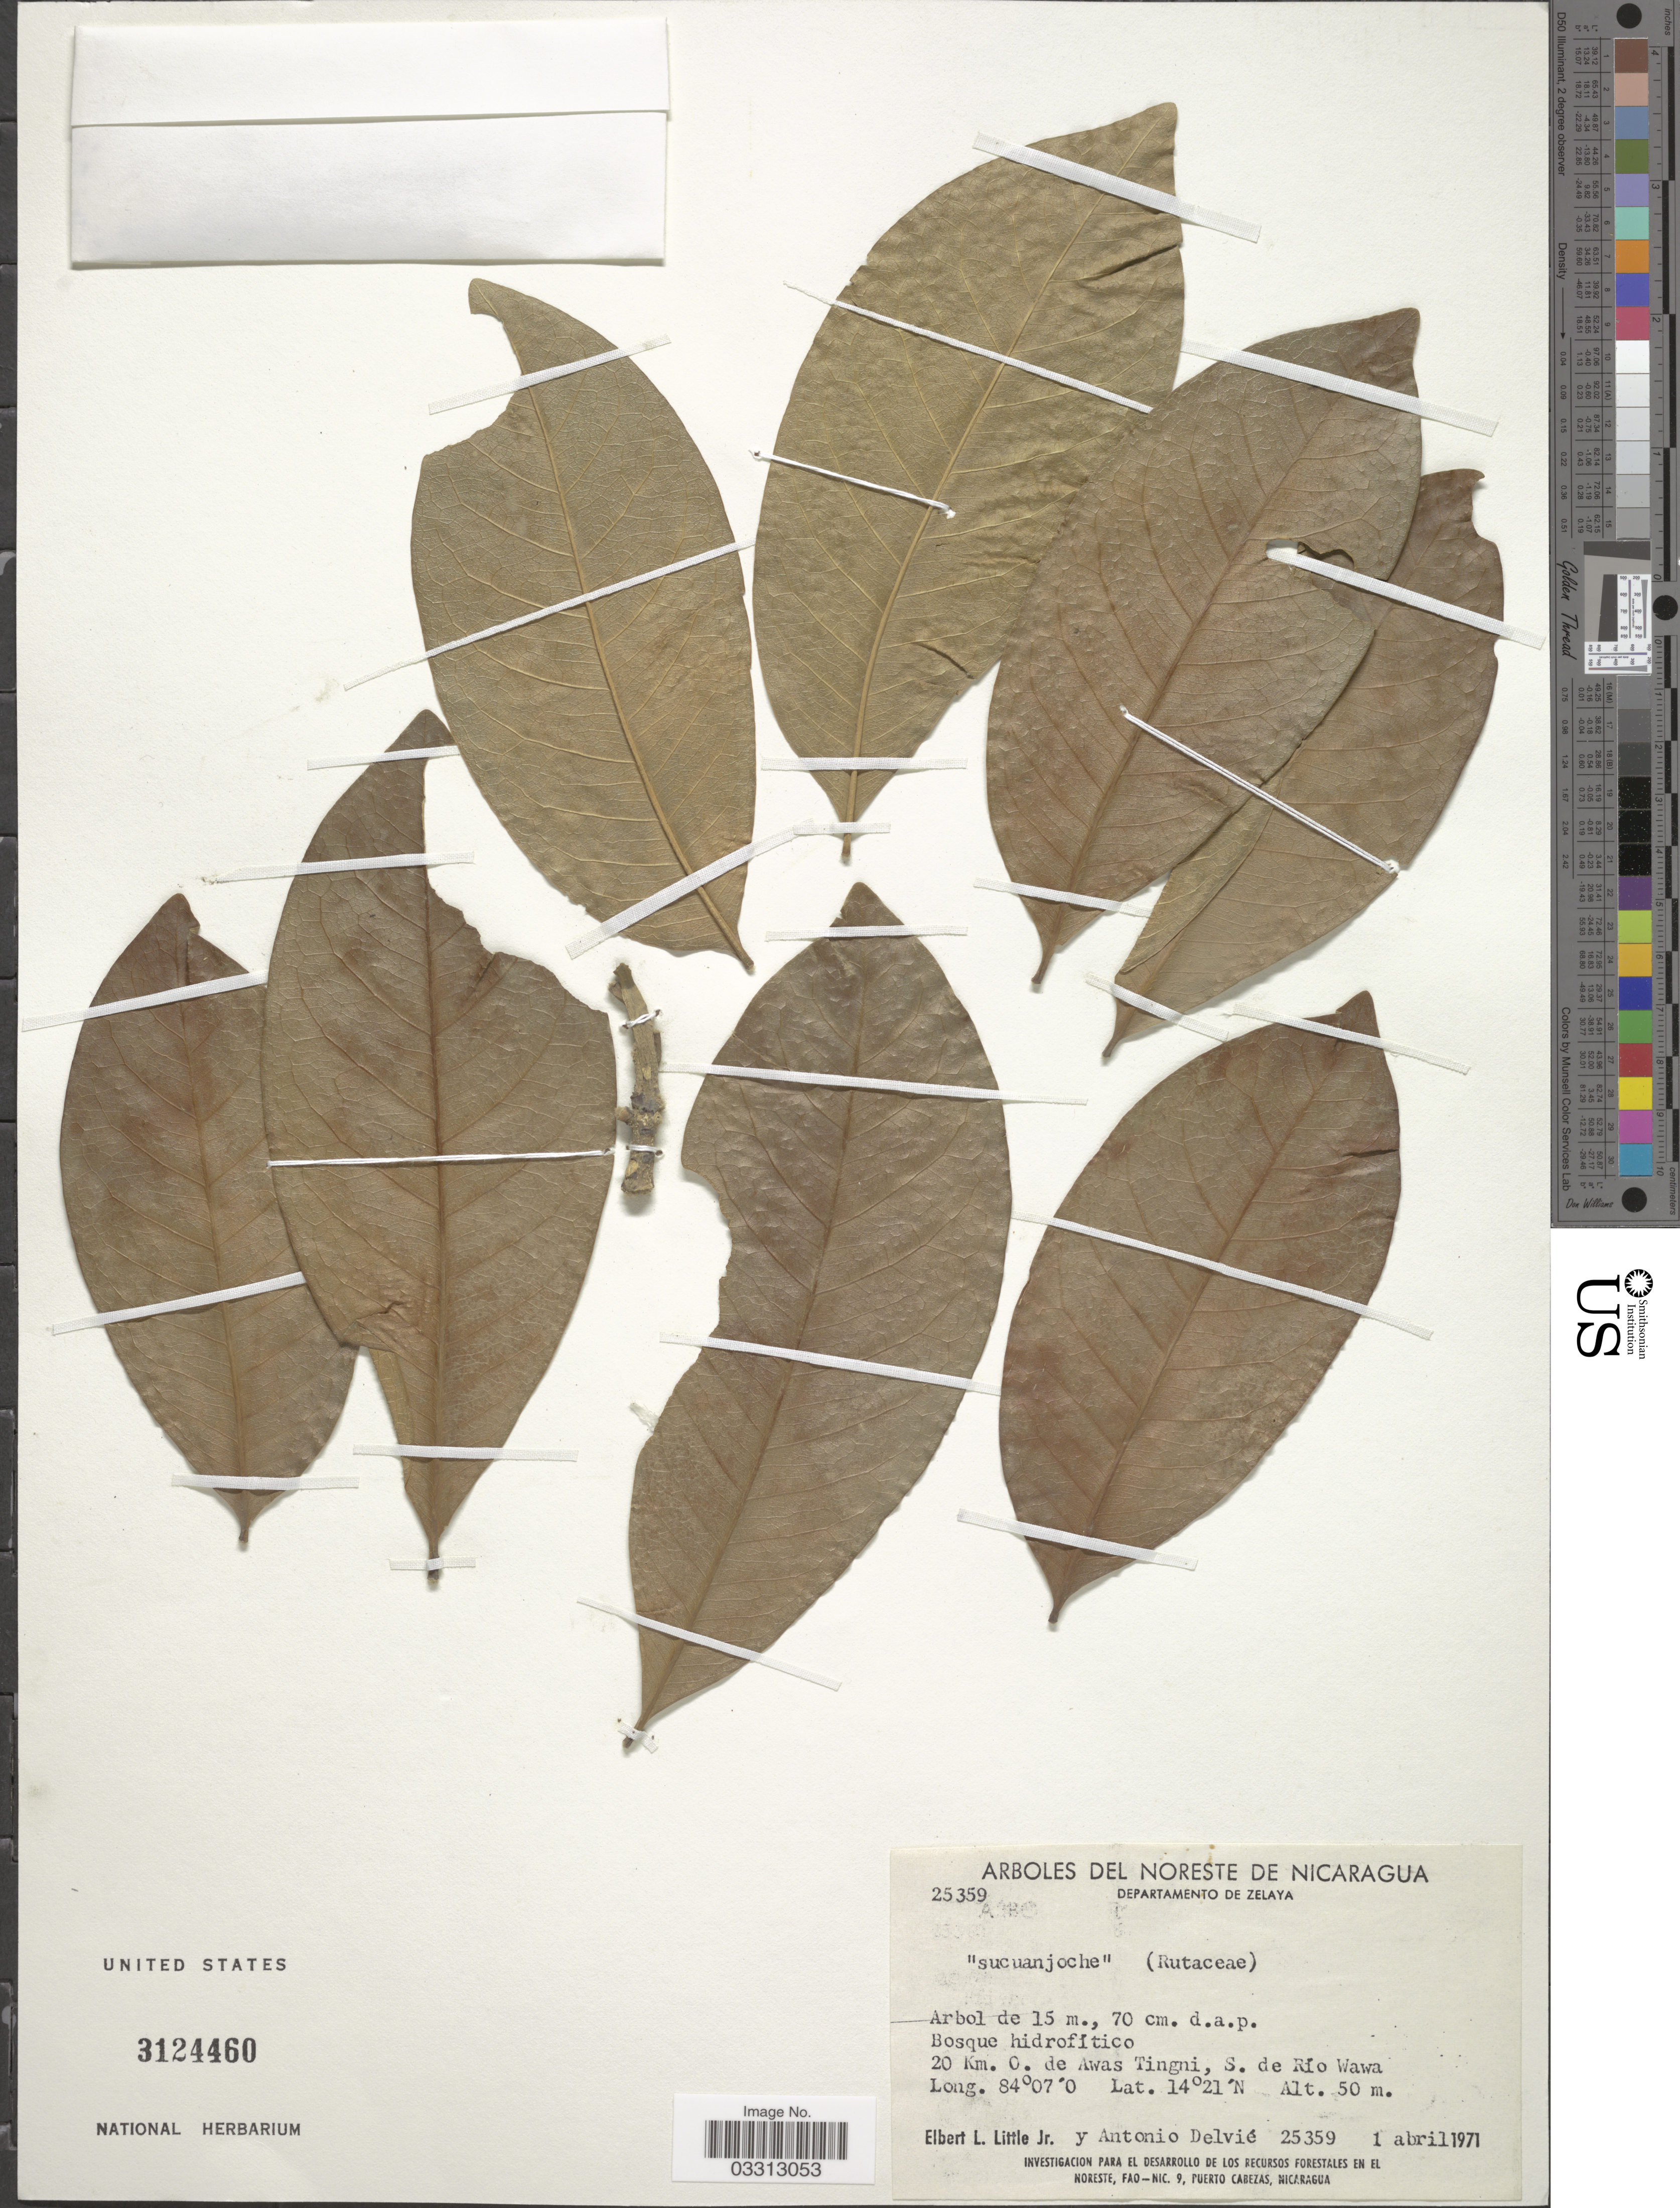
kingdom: Plantae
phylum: Tracheophyta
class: Magnoliopsida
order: Sapindales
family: Rutaceae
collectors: E. L. Little & A. Delvié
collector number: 25359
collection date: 1971-04-01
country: Nicaragua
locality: Noreste de Nicaragua. Departamento de Zelaya. 20 Km. C. Awas Tingni, S. de Río Wawa.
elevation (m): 50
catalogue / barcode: US 3124460